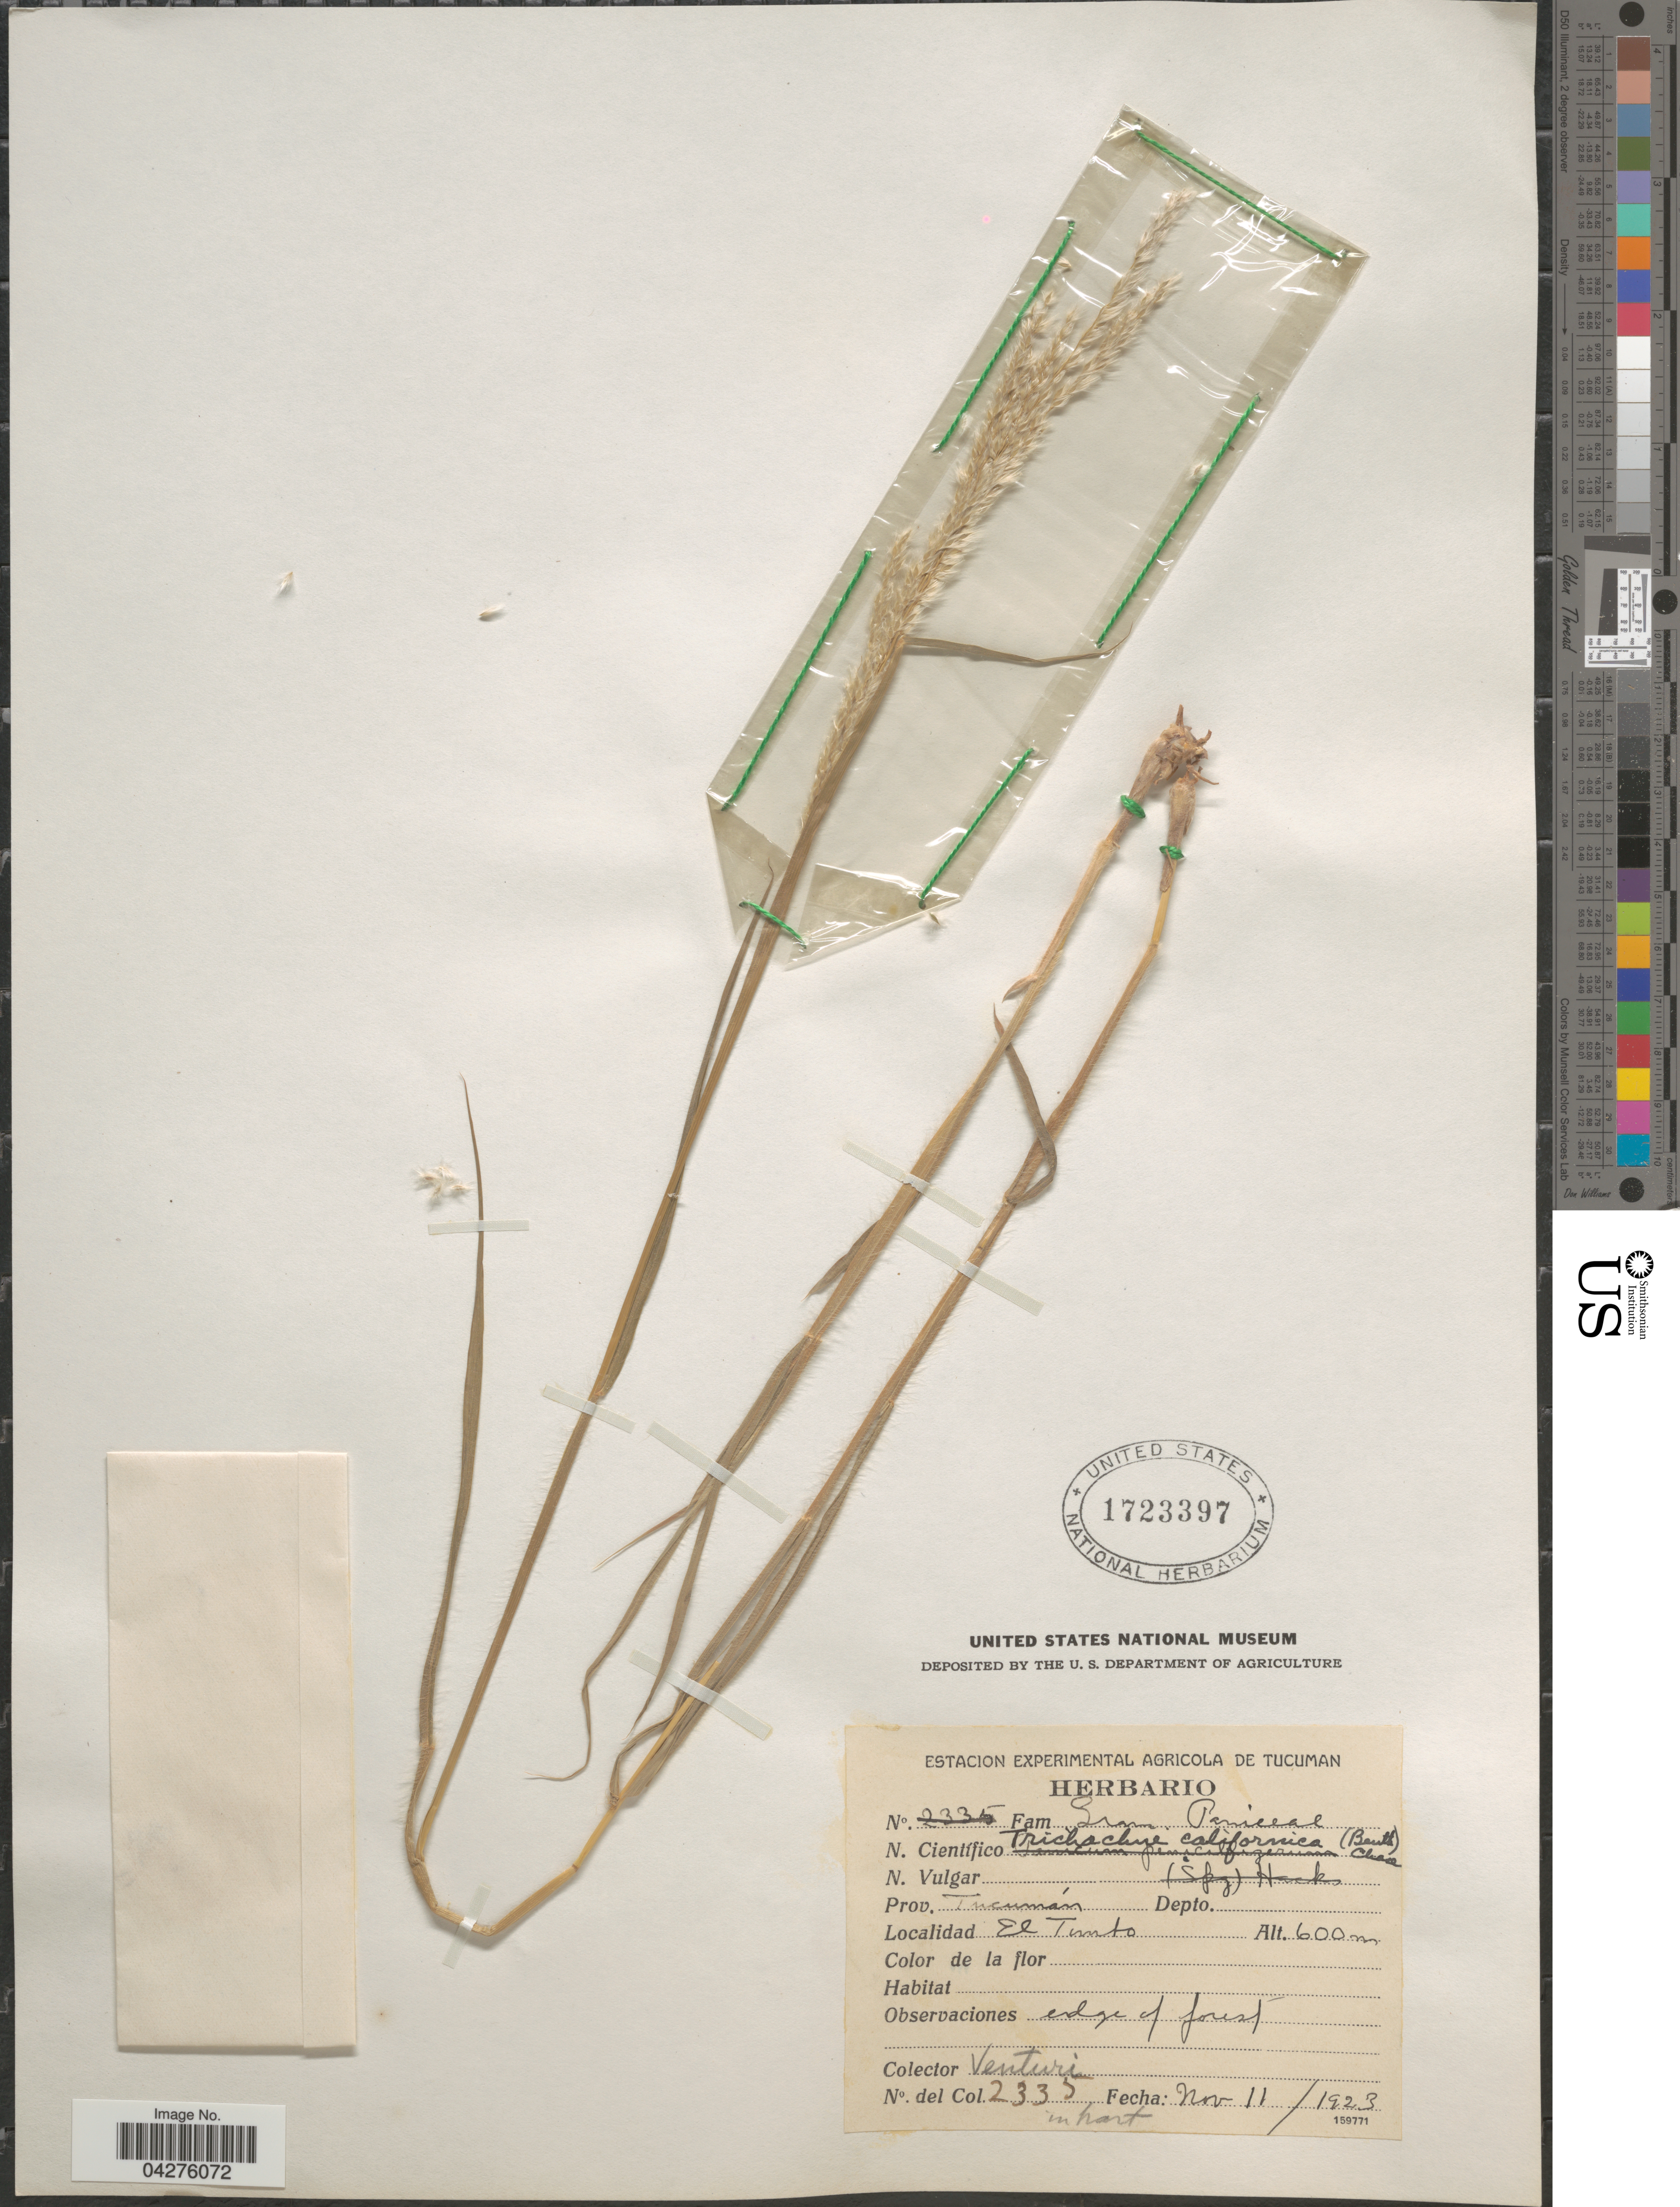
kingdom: Plantae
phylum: Tracheophyta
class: Liliopsida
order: Poales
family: Poaceae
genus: Digitaria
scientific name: Digitaria californica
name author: (Benth.) Henr.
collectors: S. Venturi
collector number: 2335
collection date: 1923-11-11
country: Argentina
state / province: Tucuman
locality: El El Timbó.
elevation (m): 600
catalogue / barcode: US 1723397